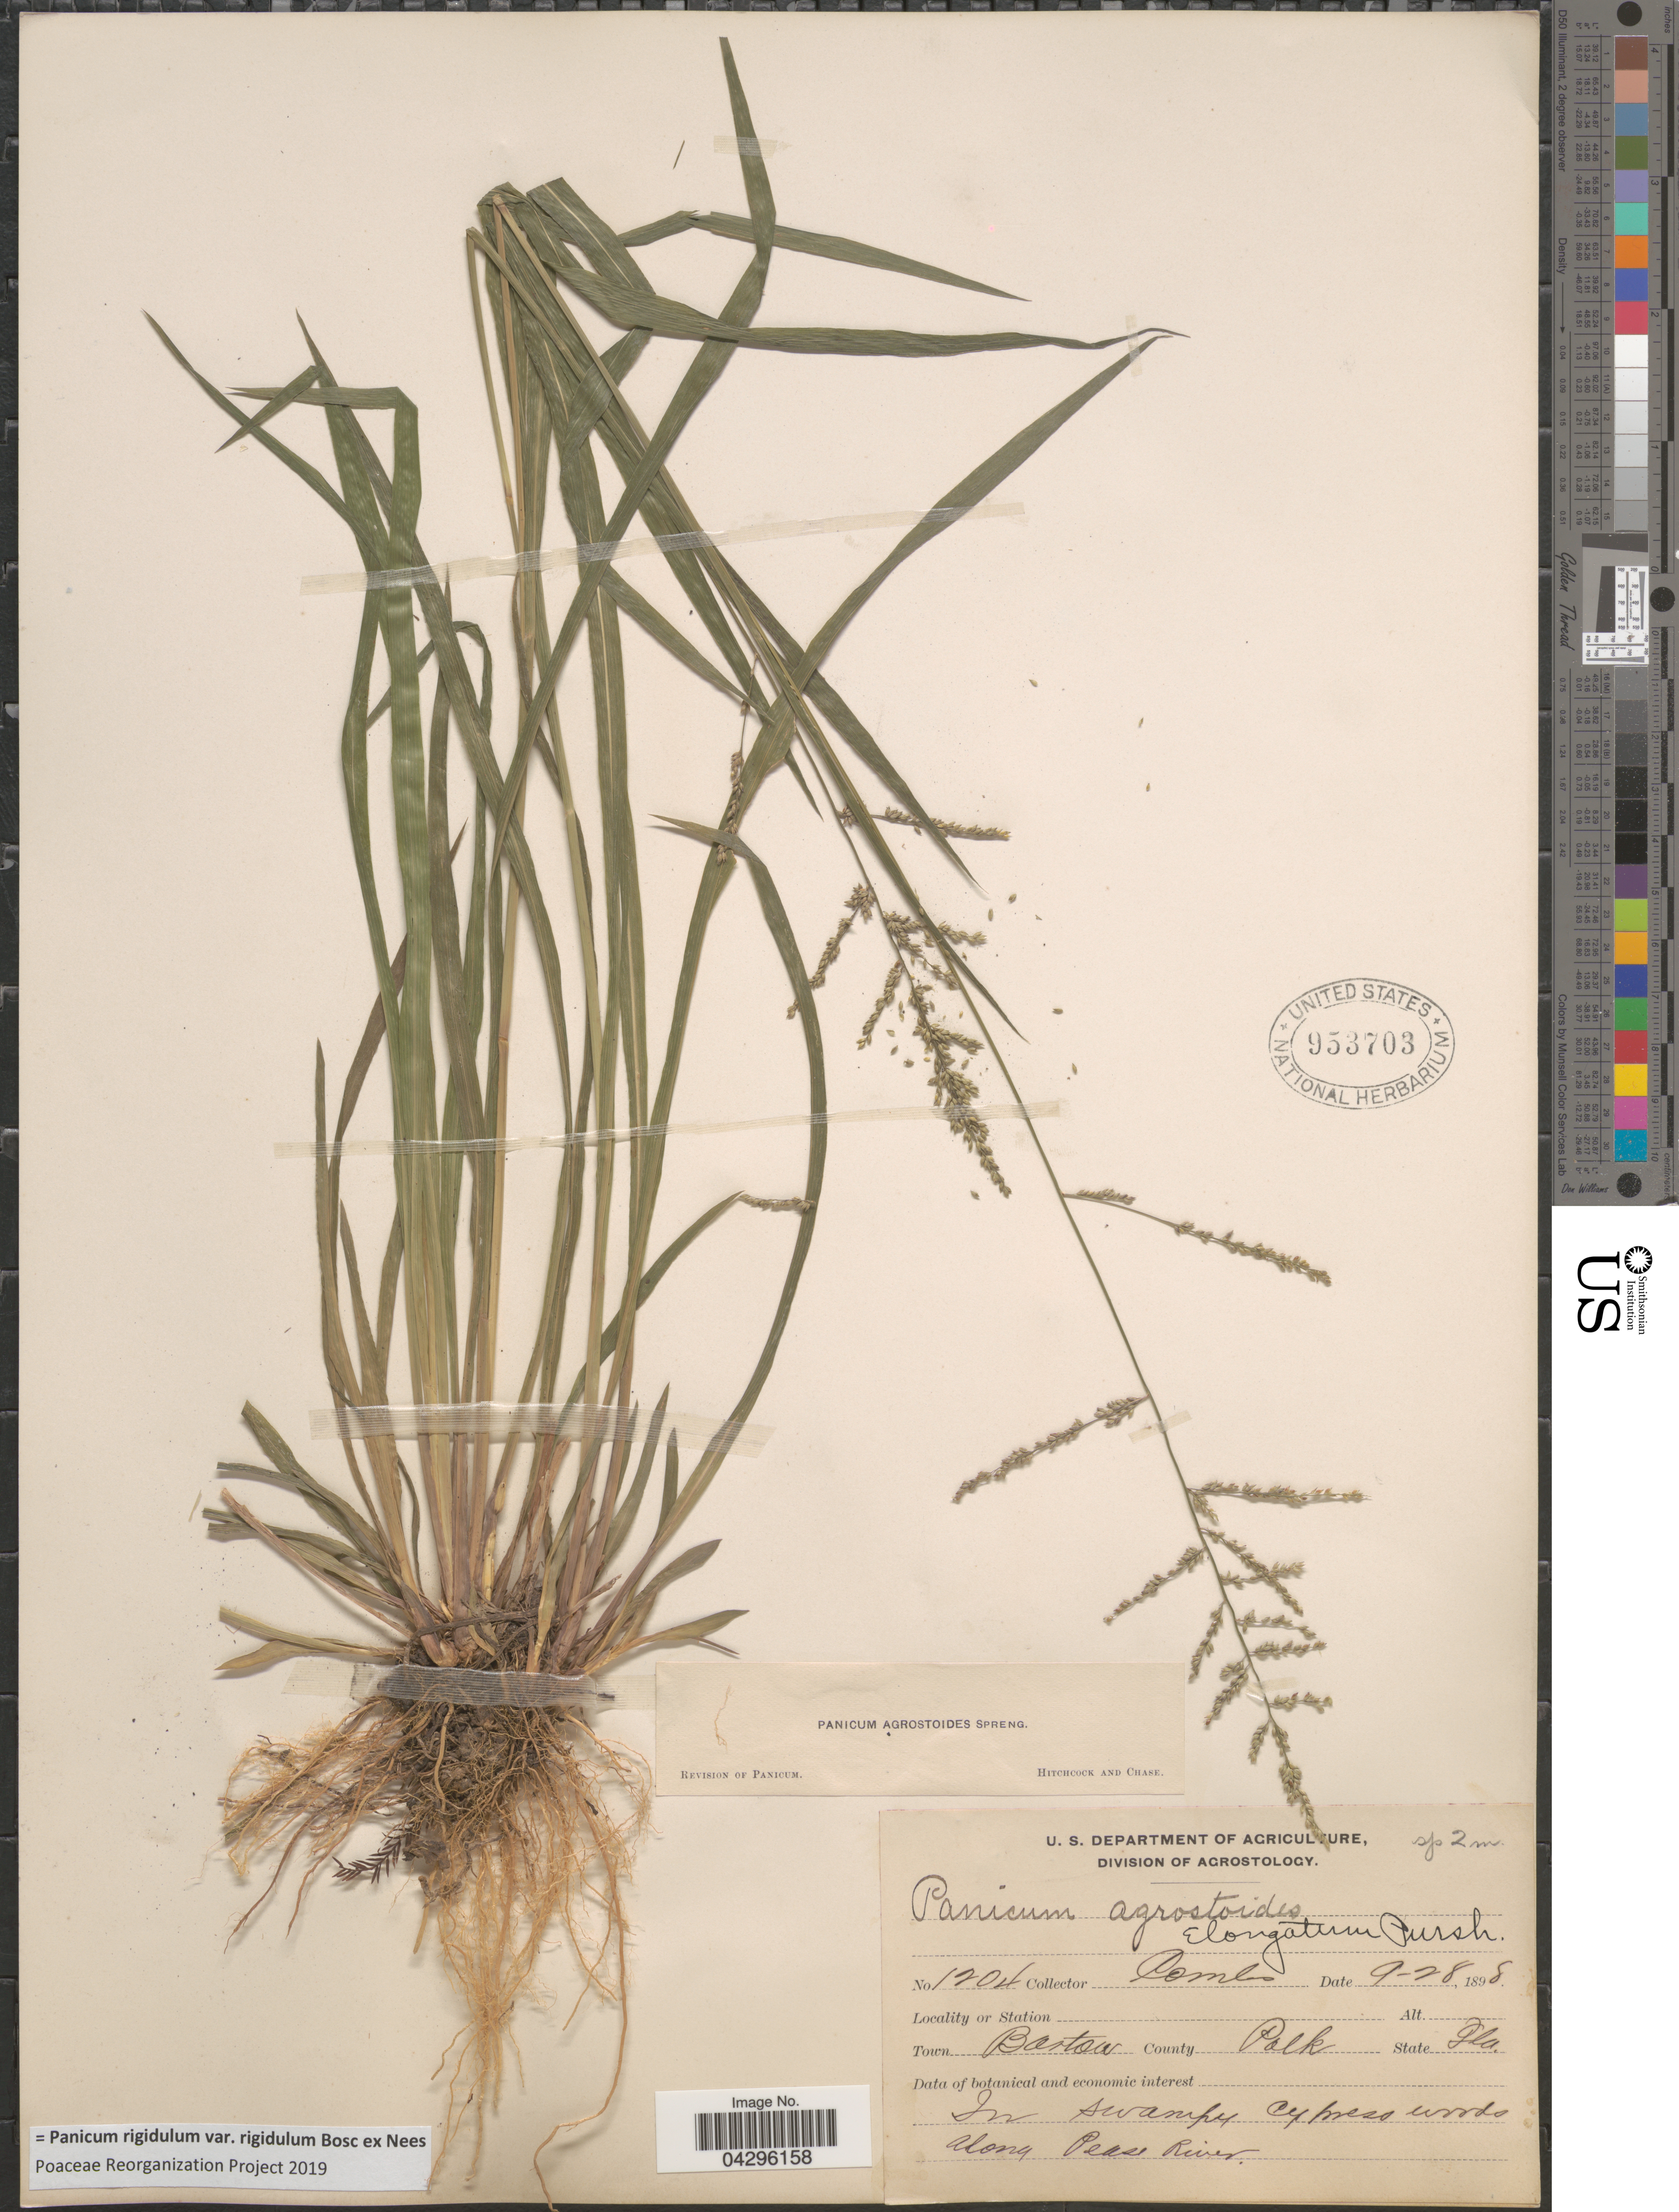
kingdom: Plantae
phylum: Tracheophyta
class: Liliopsida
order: Poales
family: Poaceae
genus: Panicum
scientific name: Panicum rigidulum var. rigidulum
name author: Bosc ex Nees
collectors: -. Combs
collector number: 1204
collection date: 1898-09-28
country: United States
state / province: Florida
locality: Town Bartow. County Polk. In swampy cypress woods along Pease River.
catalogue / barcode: US 953703